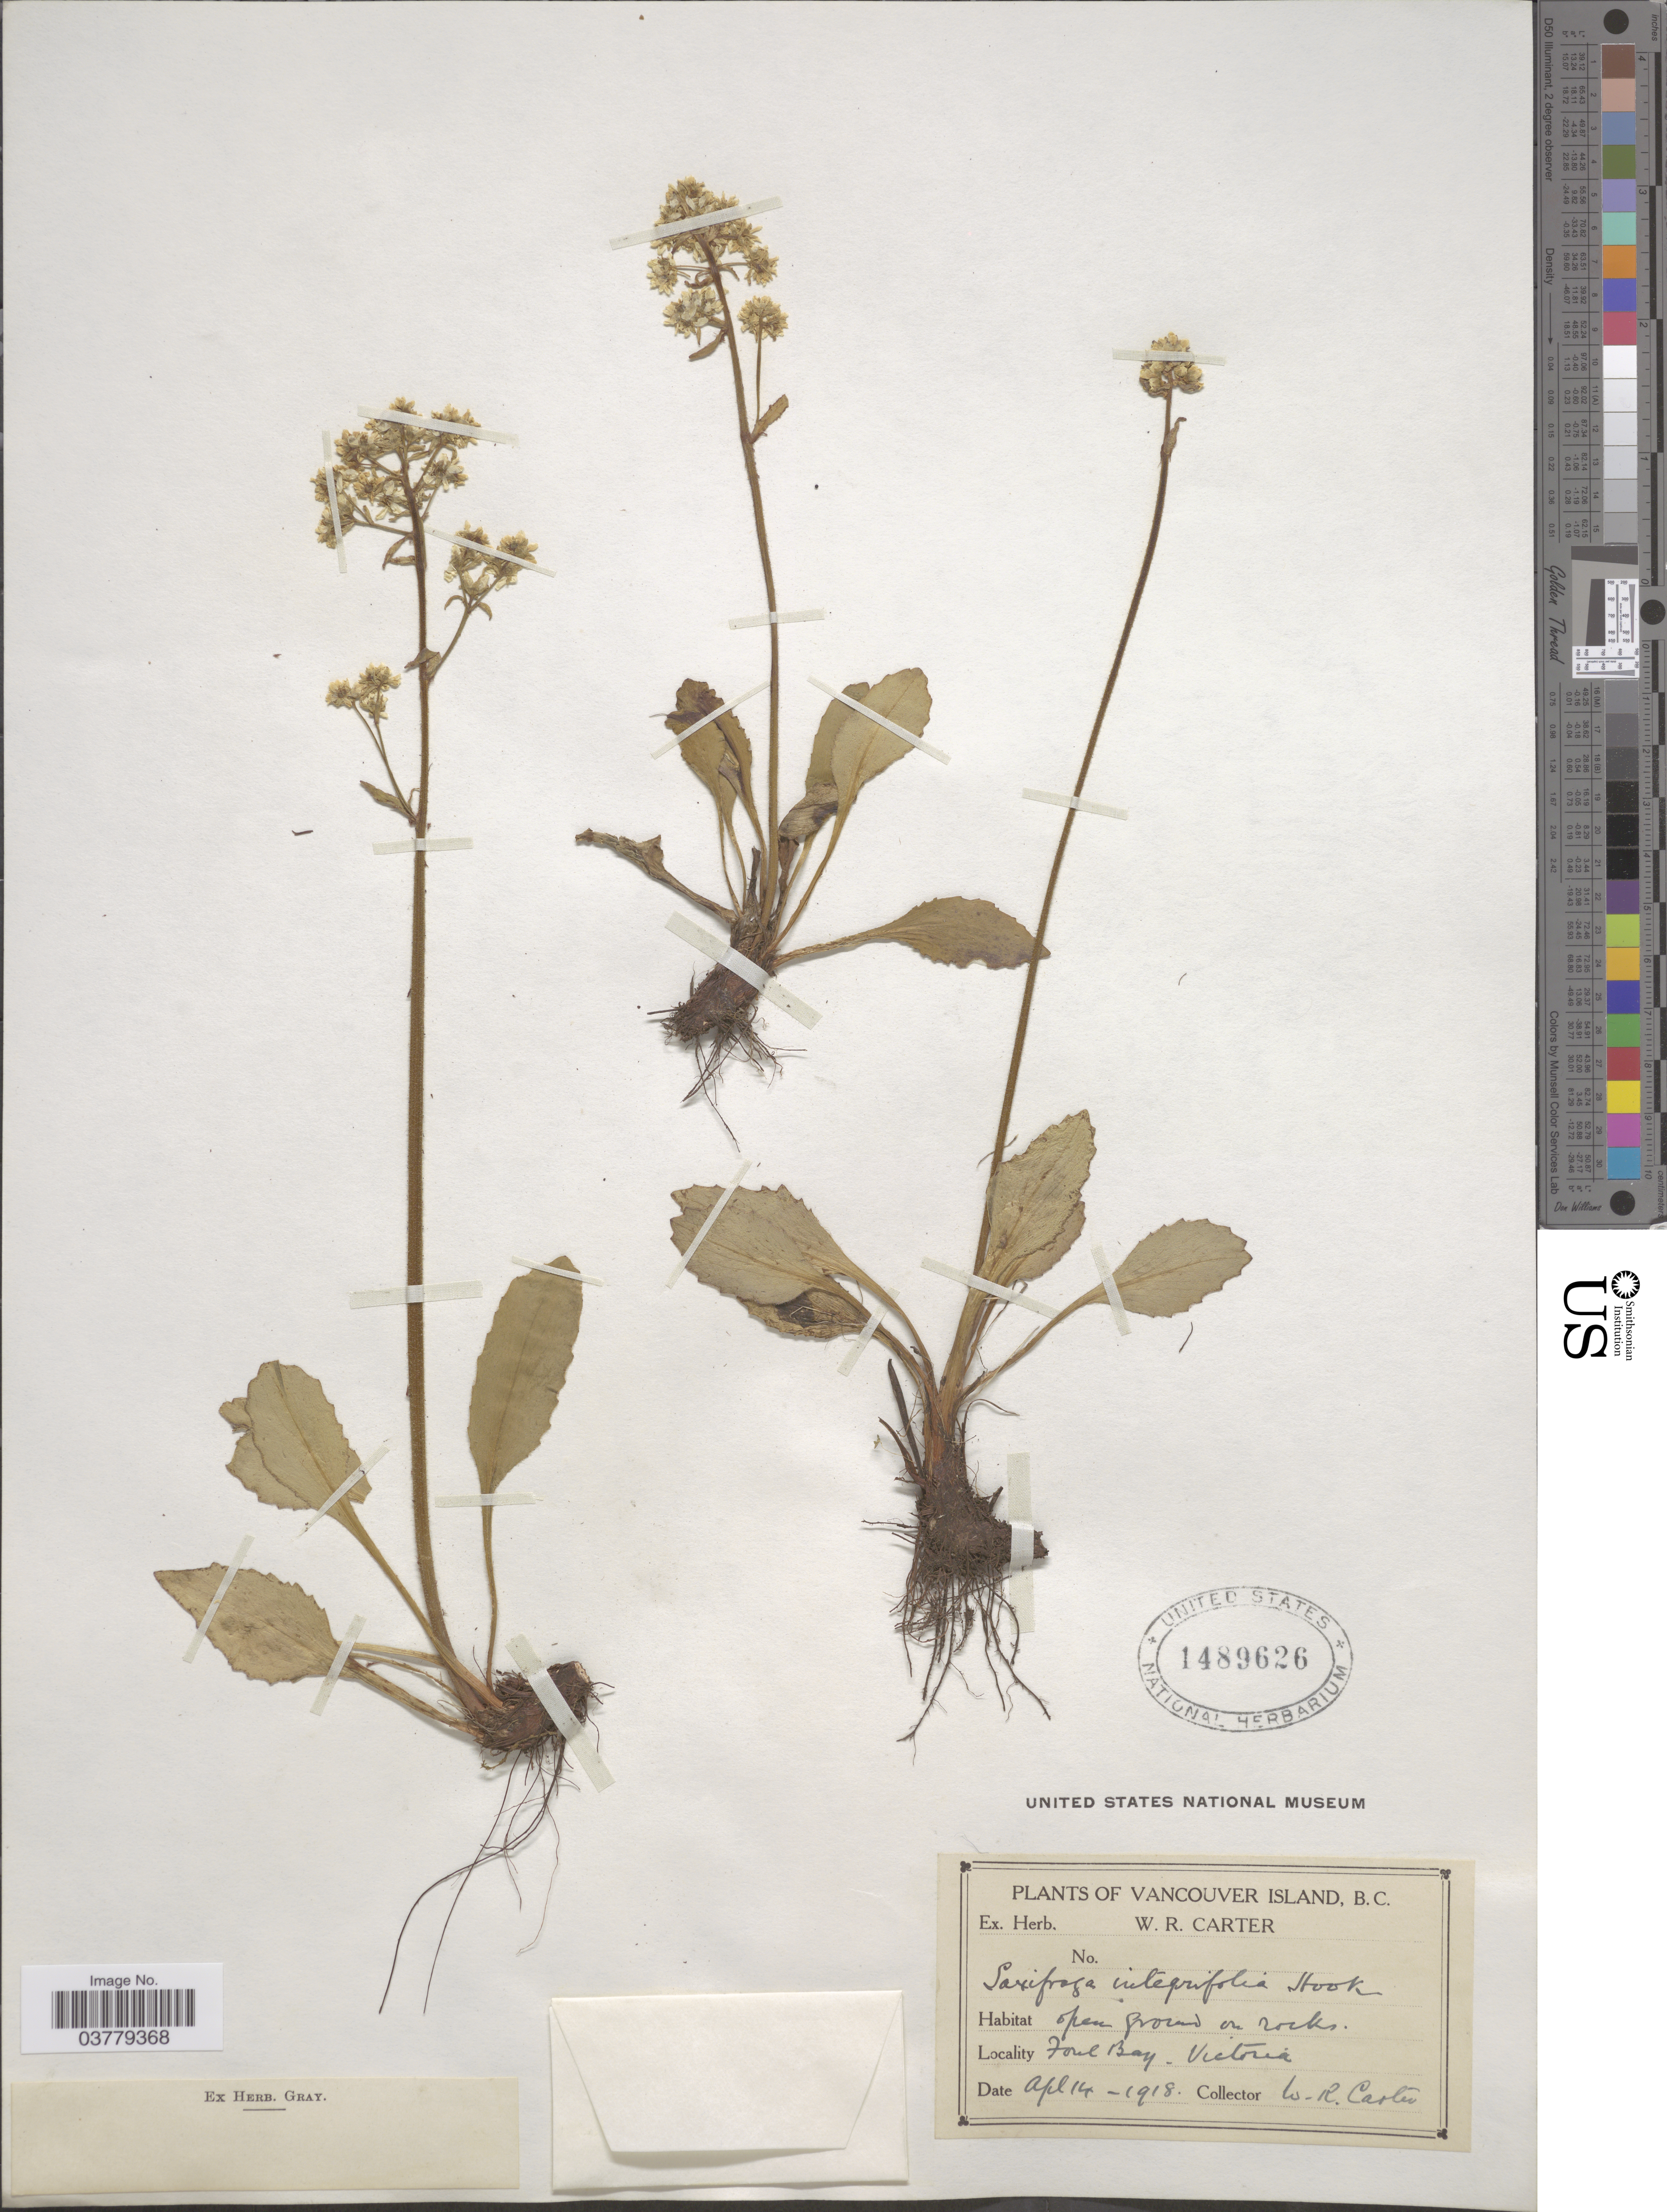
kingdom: Plantae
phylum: Tracheophyta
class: Magnoliopsida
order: Saxifragales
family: Saxifragaceae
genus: Micranthes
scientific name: Micranthes integrifolia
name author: (Hook.) Small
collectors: W. R. Carter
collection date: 1918-04-14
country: Canada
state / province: British Columbia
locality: Vancouver Island. Fowl Bay - Victoria.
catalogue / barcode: US 1489626